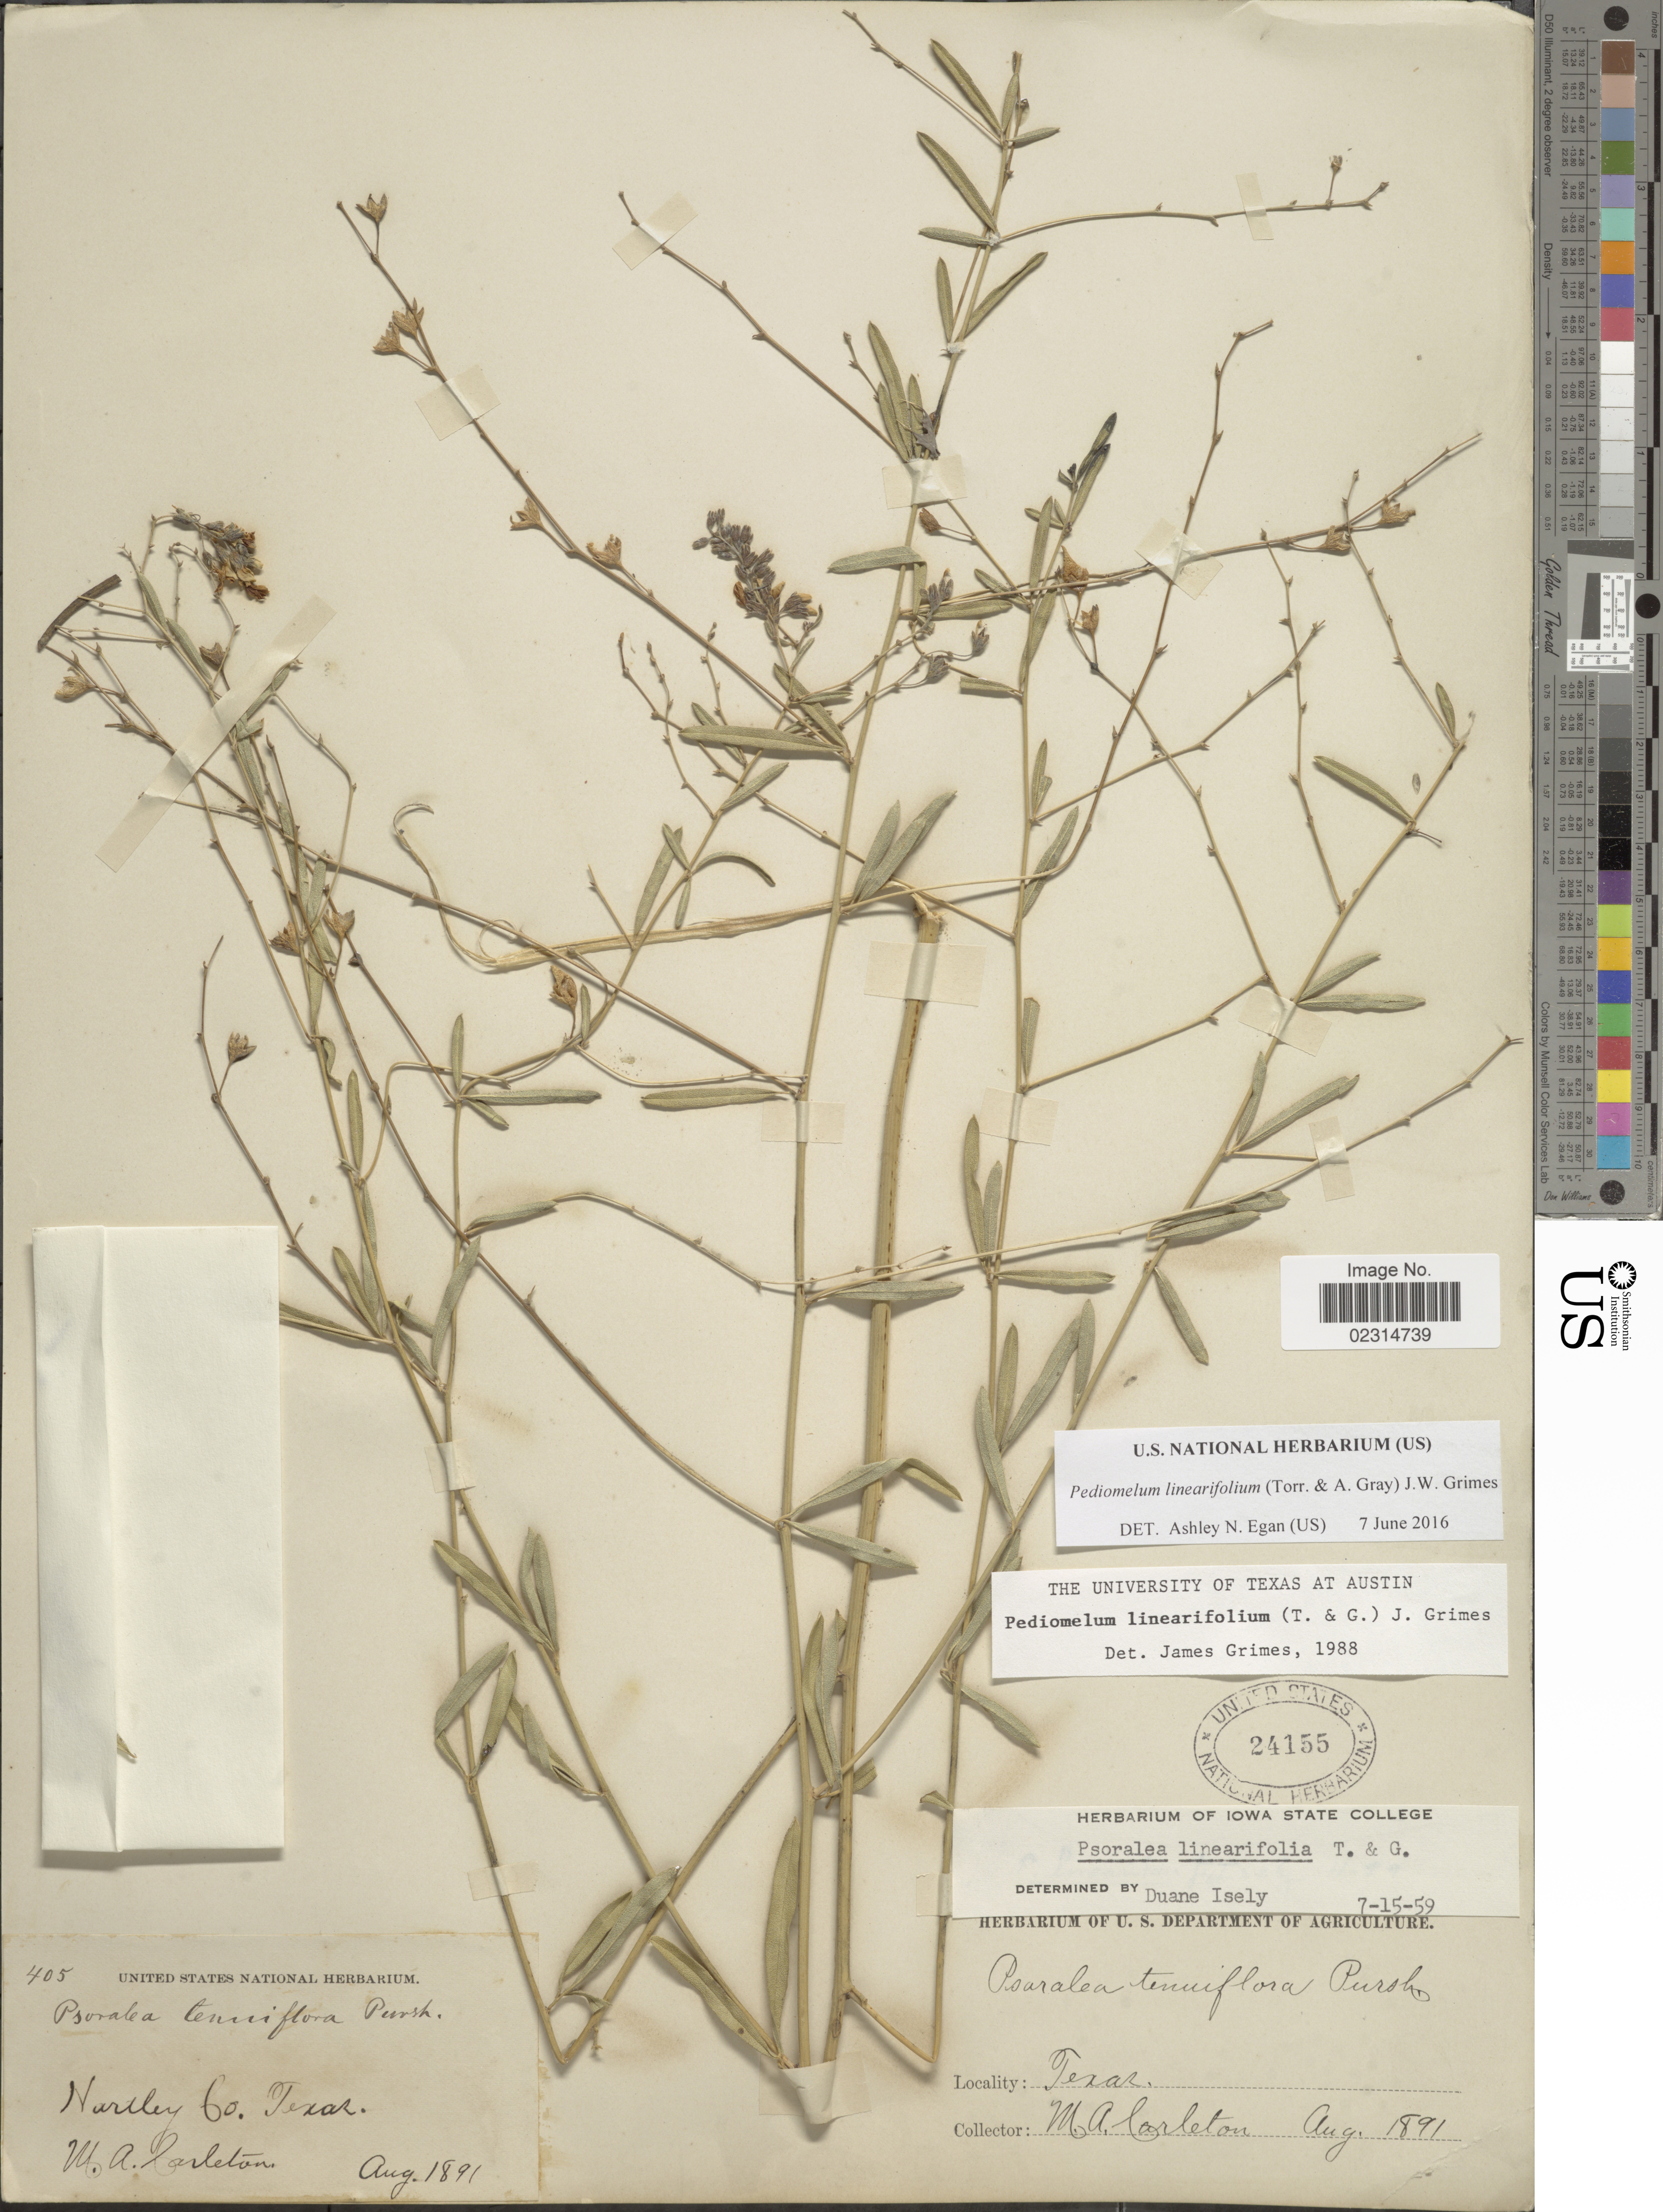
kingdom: Plantae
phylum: Tracheophyta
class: Magnoliopsida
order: Fabales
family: Fabaceae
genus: Pediomelum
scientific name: Pediomelum linearifolium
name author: (Torr. & A. Gray) J.W. Grimes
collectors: M. A. Carleton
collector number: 405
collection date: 1891-08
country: United States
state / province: Texas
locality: Nartley Co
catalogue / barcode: US 24155